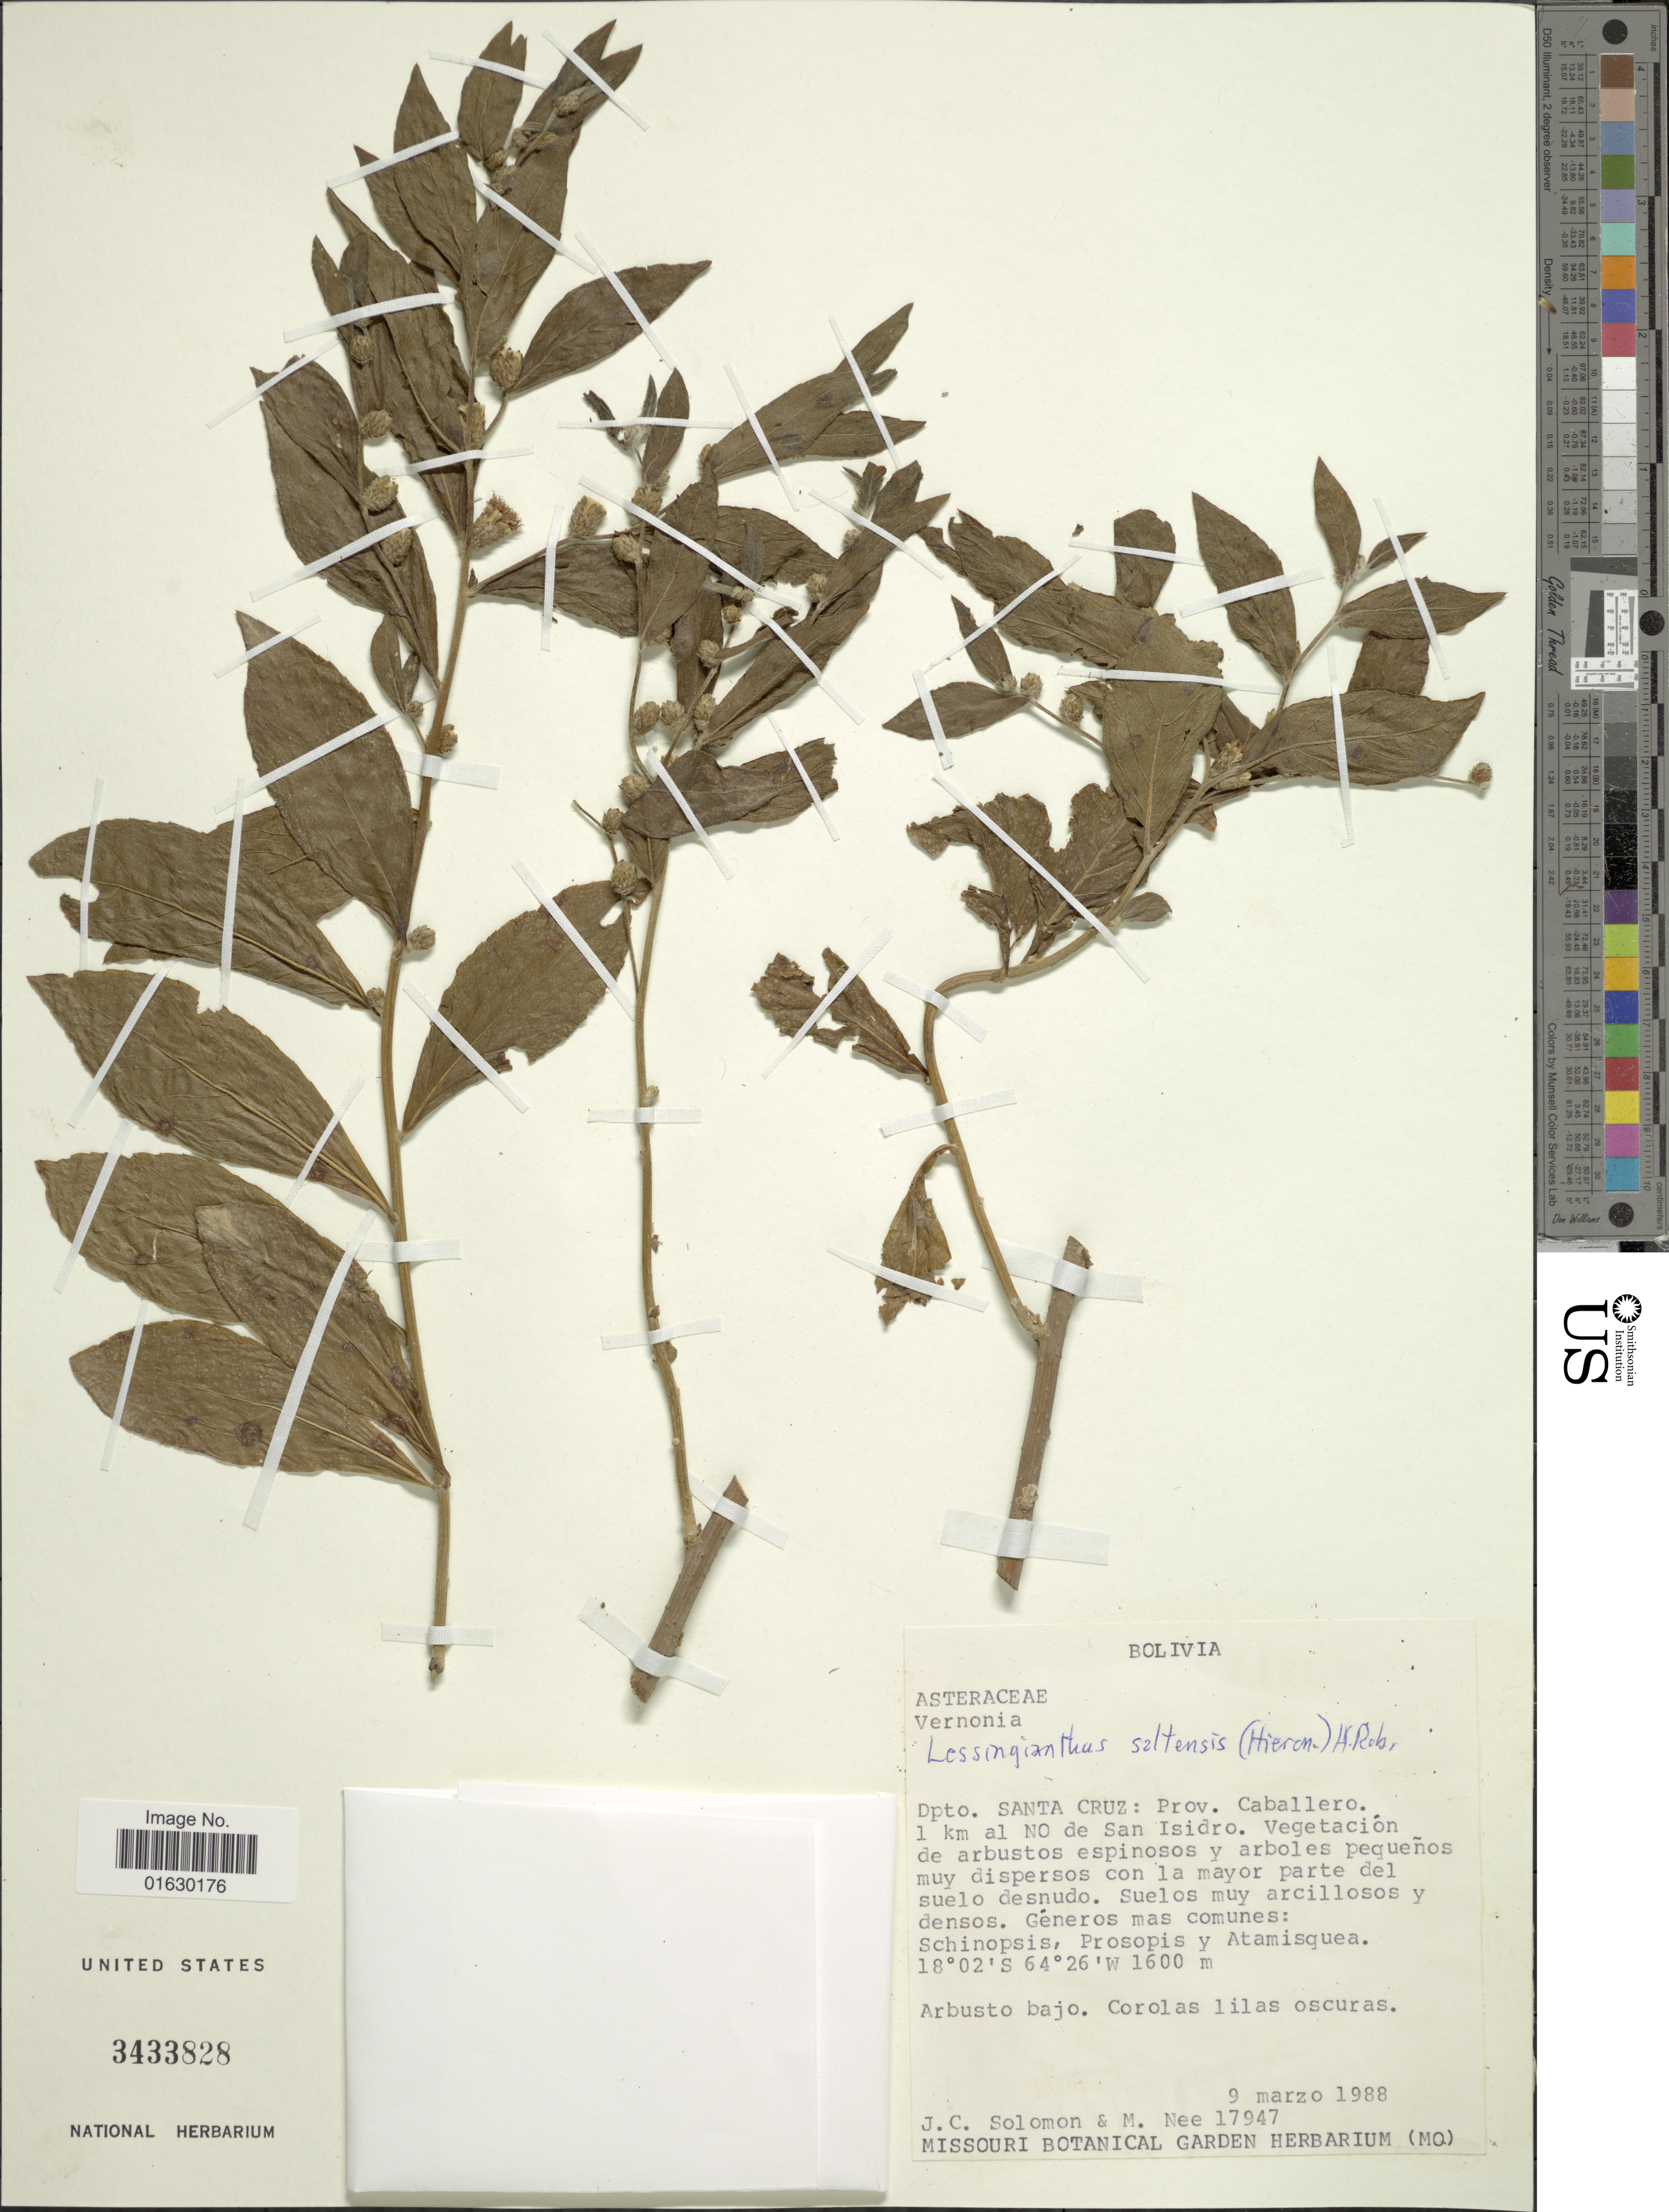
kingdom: Plantae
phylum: Tracheophyta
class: Magnoliopsida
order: Asterales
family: Asteraceae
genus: Lessingianthus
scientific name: Lessingianthus saltensis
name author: (Hieron.) H. Rob.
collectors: J. C. Solomon & M. Nee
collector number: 17947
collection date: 1988-03-09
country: Bolivia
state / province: Santa Cruz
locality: Dpto. Santa Cruz, Prov. Caballero, 1 km al NO de San Isidro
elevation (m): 1600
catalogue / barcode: US 3433828